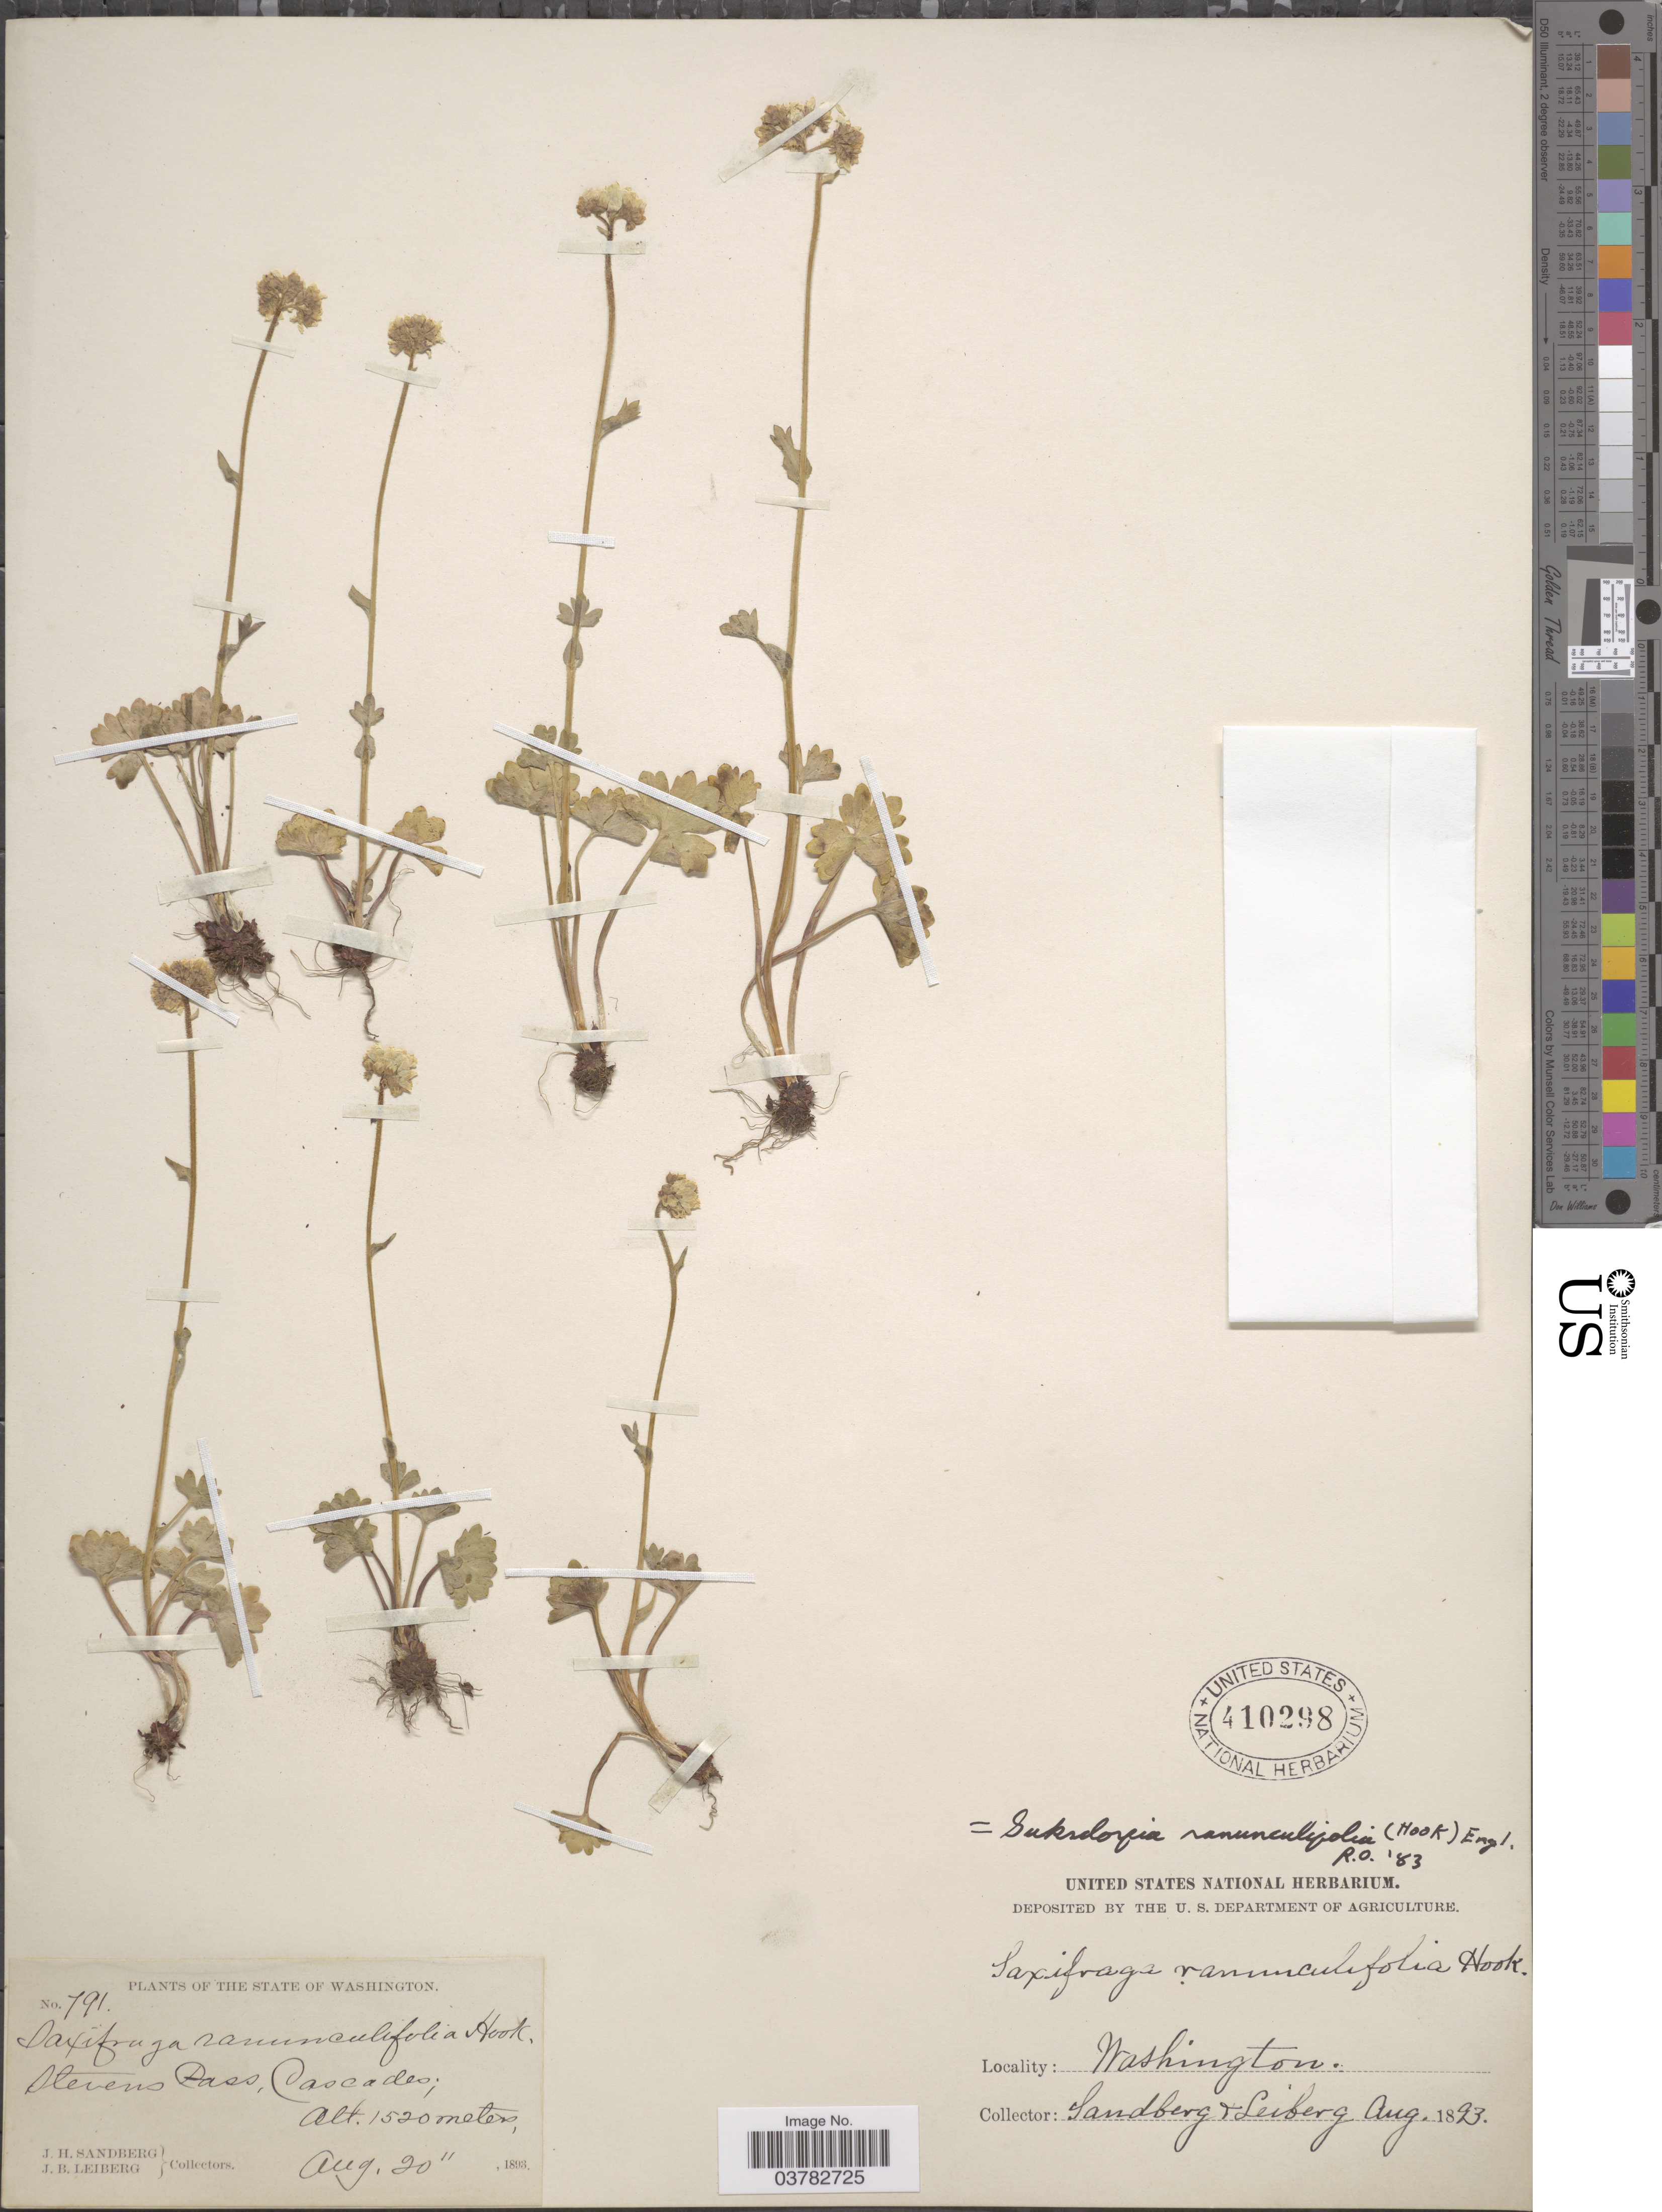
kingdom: Plantae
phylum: Tracheophyta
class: Magnoliopsida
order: Saxifragales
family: Saxifragaceae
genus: Saxifraga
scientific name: Saxifraga prenja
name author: Beck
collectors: J. H. Sandberg & J. B. Leiberg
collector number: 791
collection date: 1893-08-20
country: United States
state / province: Washington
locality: Stevens Pass, Cascades.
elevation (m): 1520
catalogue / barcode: US 410298